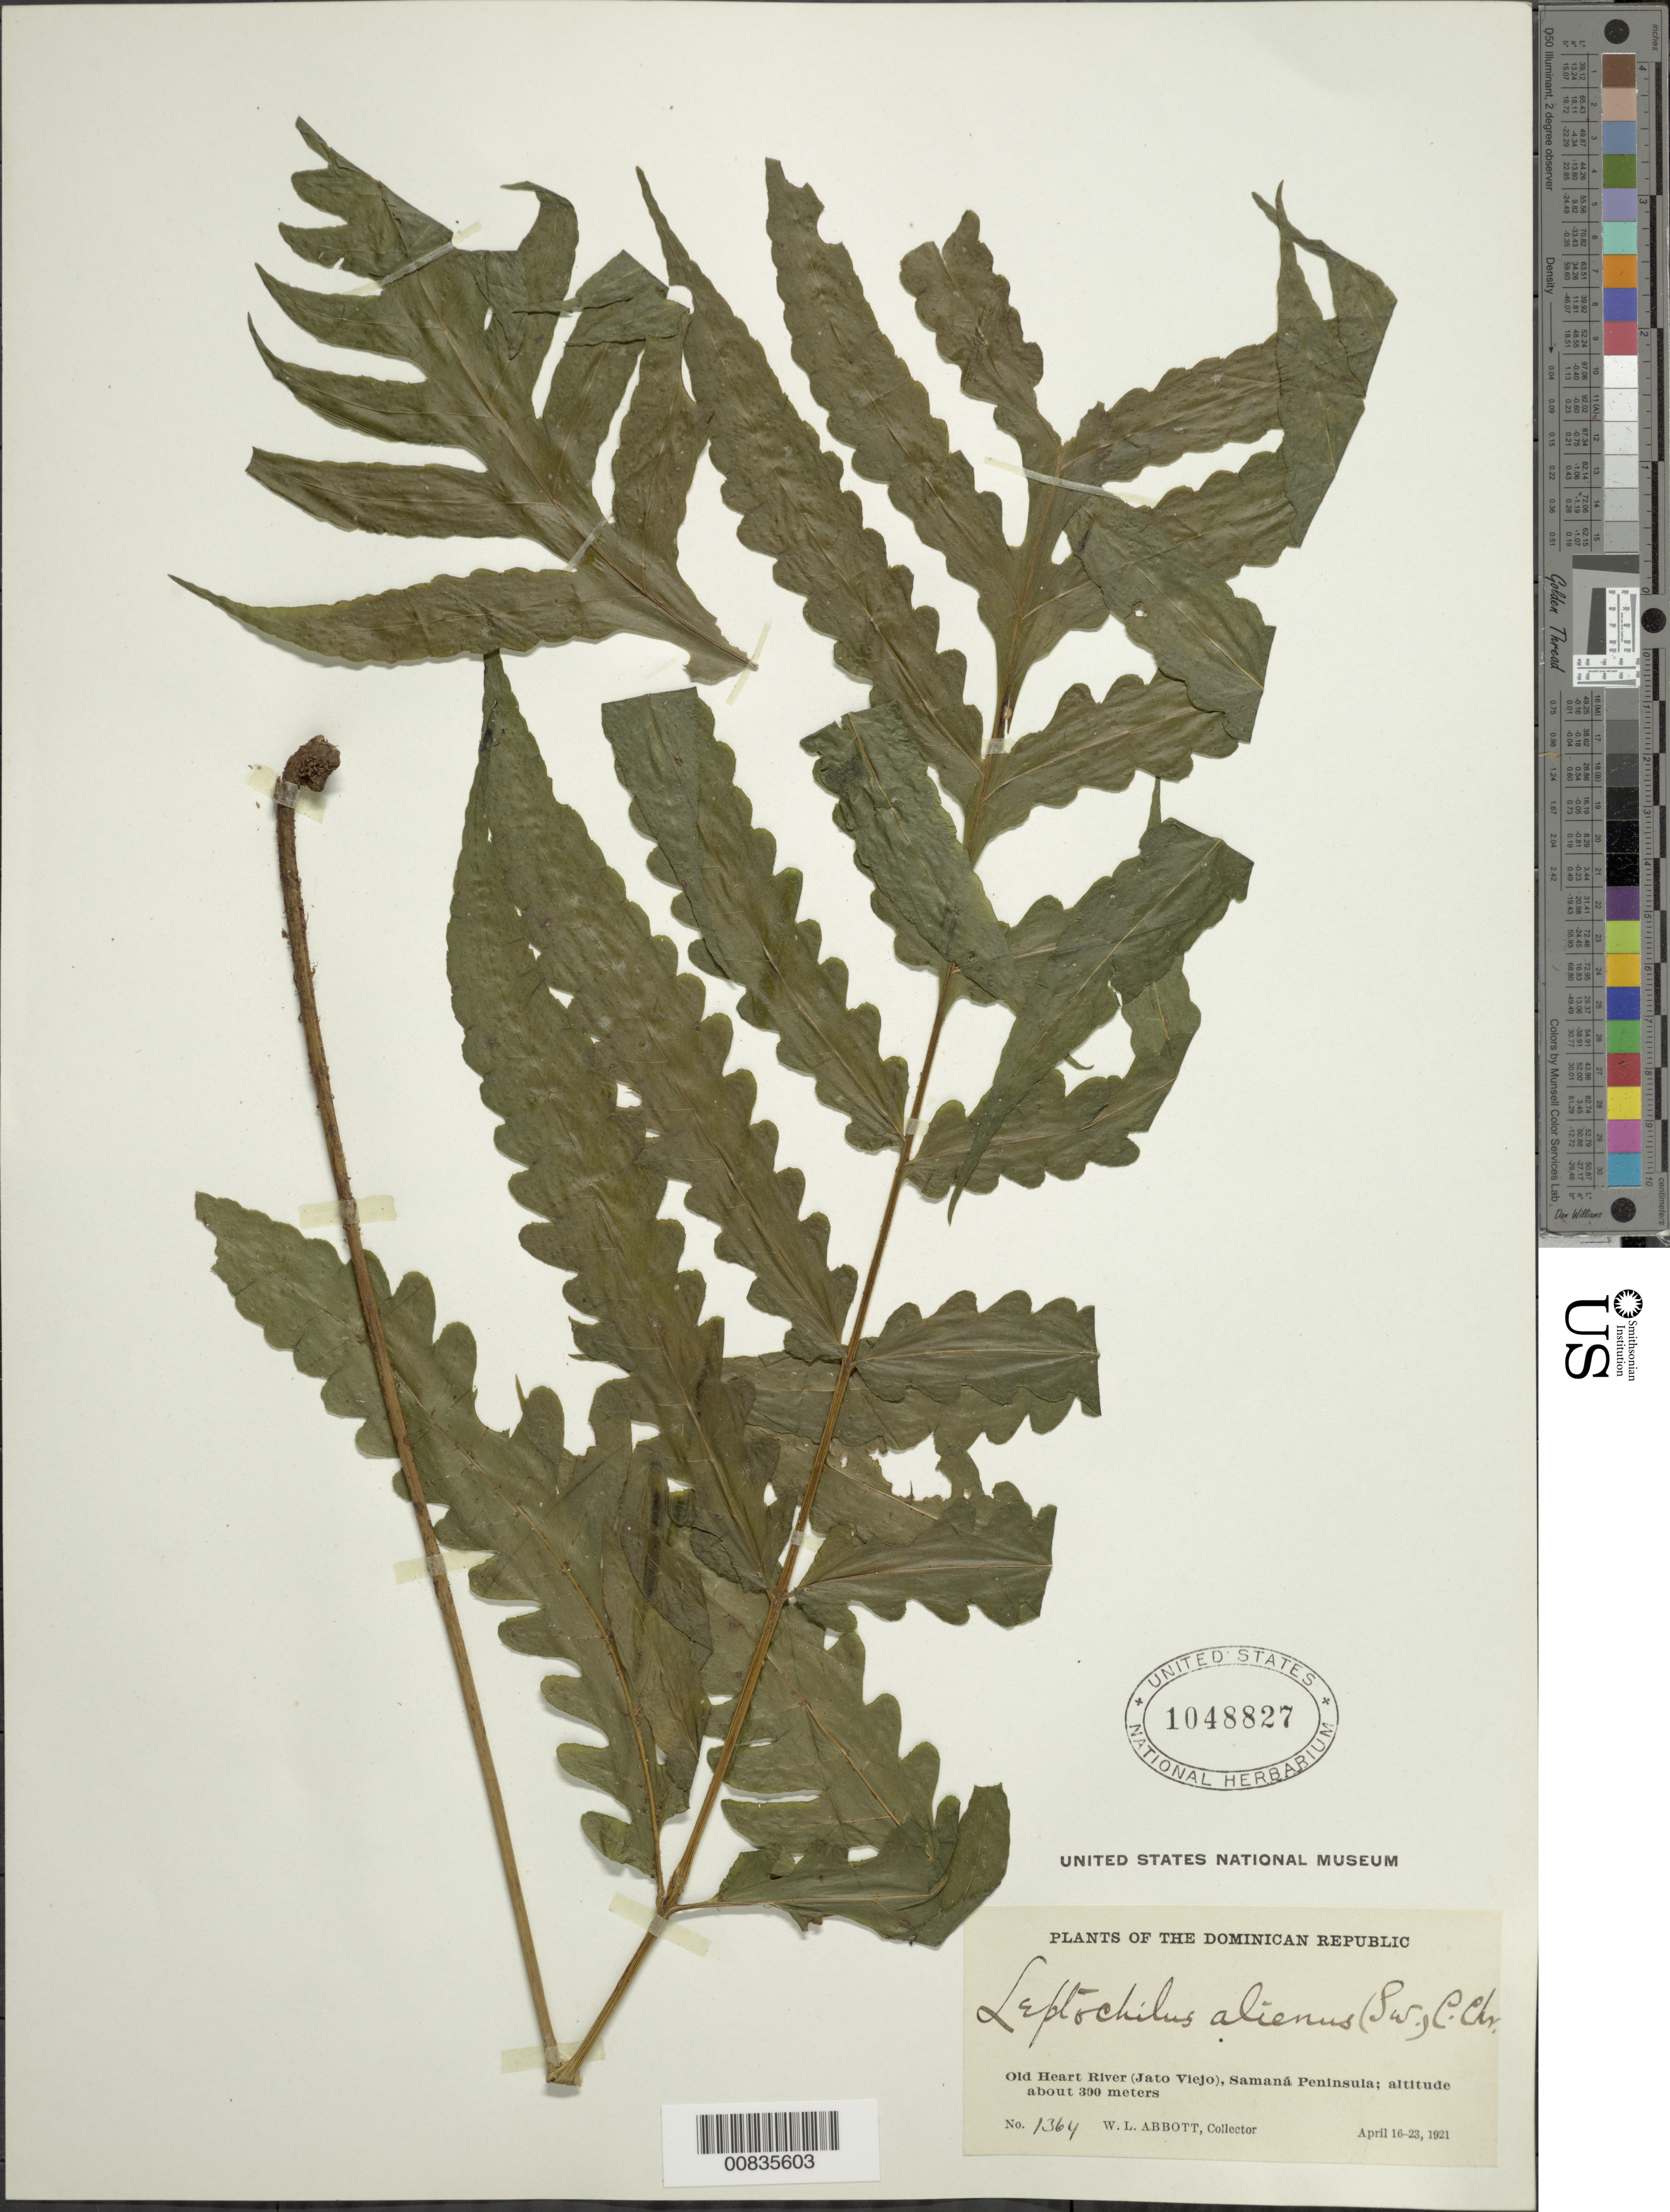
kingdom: Plantae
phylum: Tracheophyta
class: Polypodiopsida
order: Polypodiales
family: Dryopteridaceae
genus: Bolbitis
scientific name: Bolbitis portoricensis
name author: (Spreng.) Hennipman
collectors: W. L. Abbott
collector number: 1364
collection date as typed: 16 Apr 1921 to 23 Apr 1921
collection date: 1921-04-16/1921-04-23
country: Dominican Republic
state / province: Samana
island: Hispaniola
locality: Samaná Peninsula, Old Heart River (Jato Viejo)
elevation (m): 300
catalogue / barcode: US 1048827